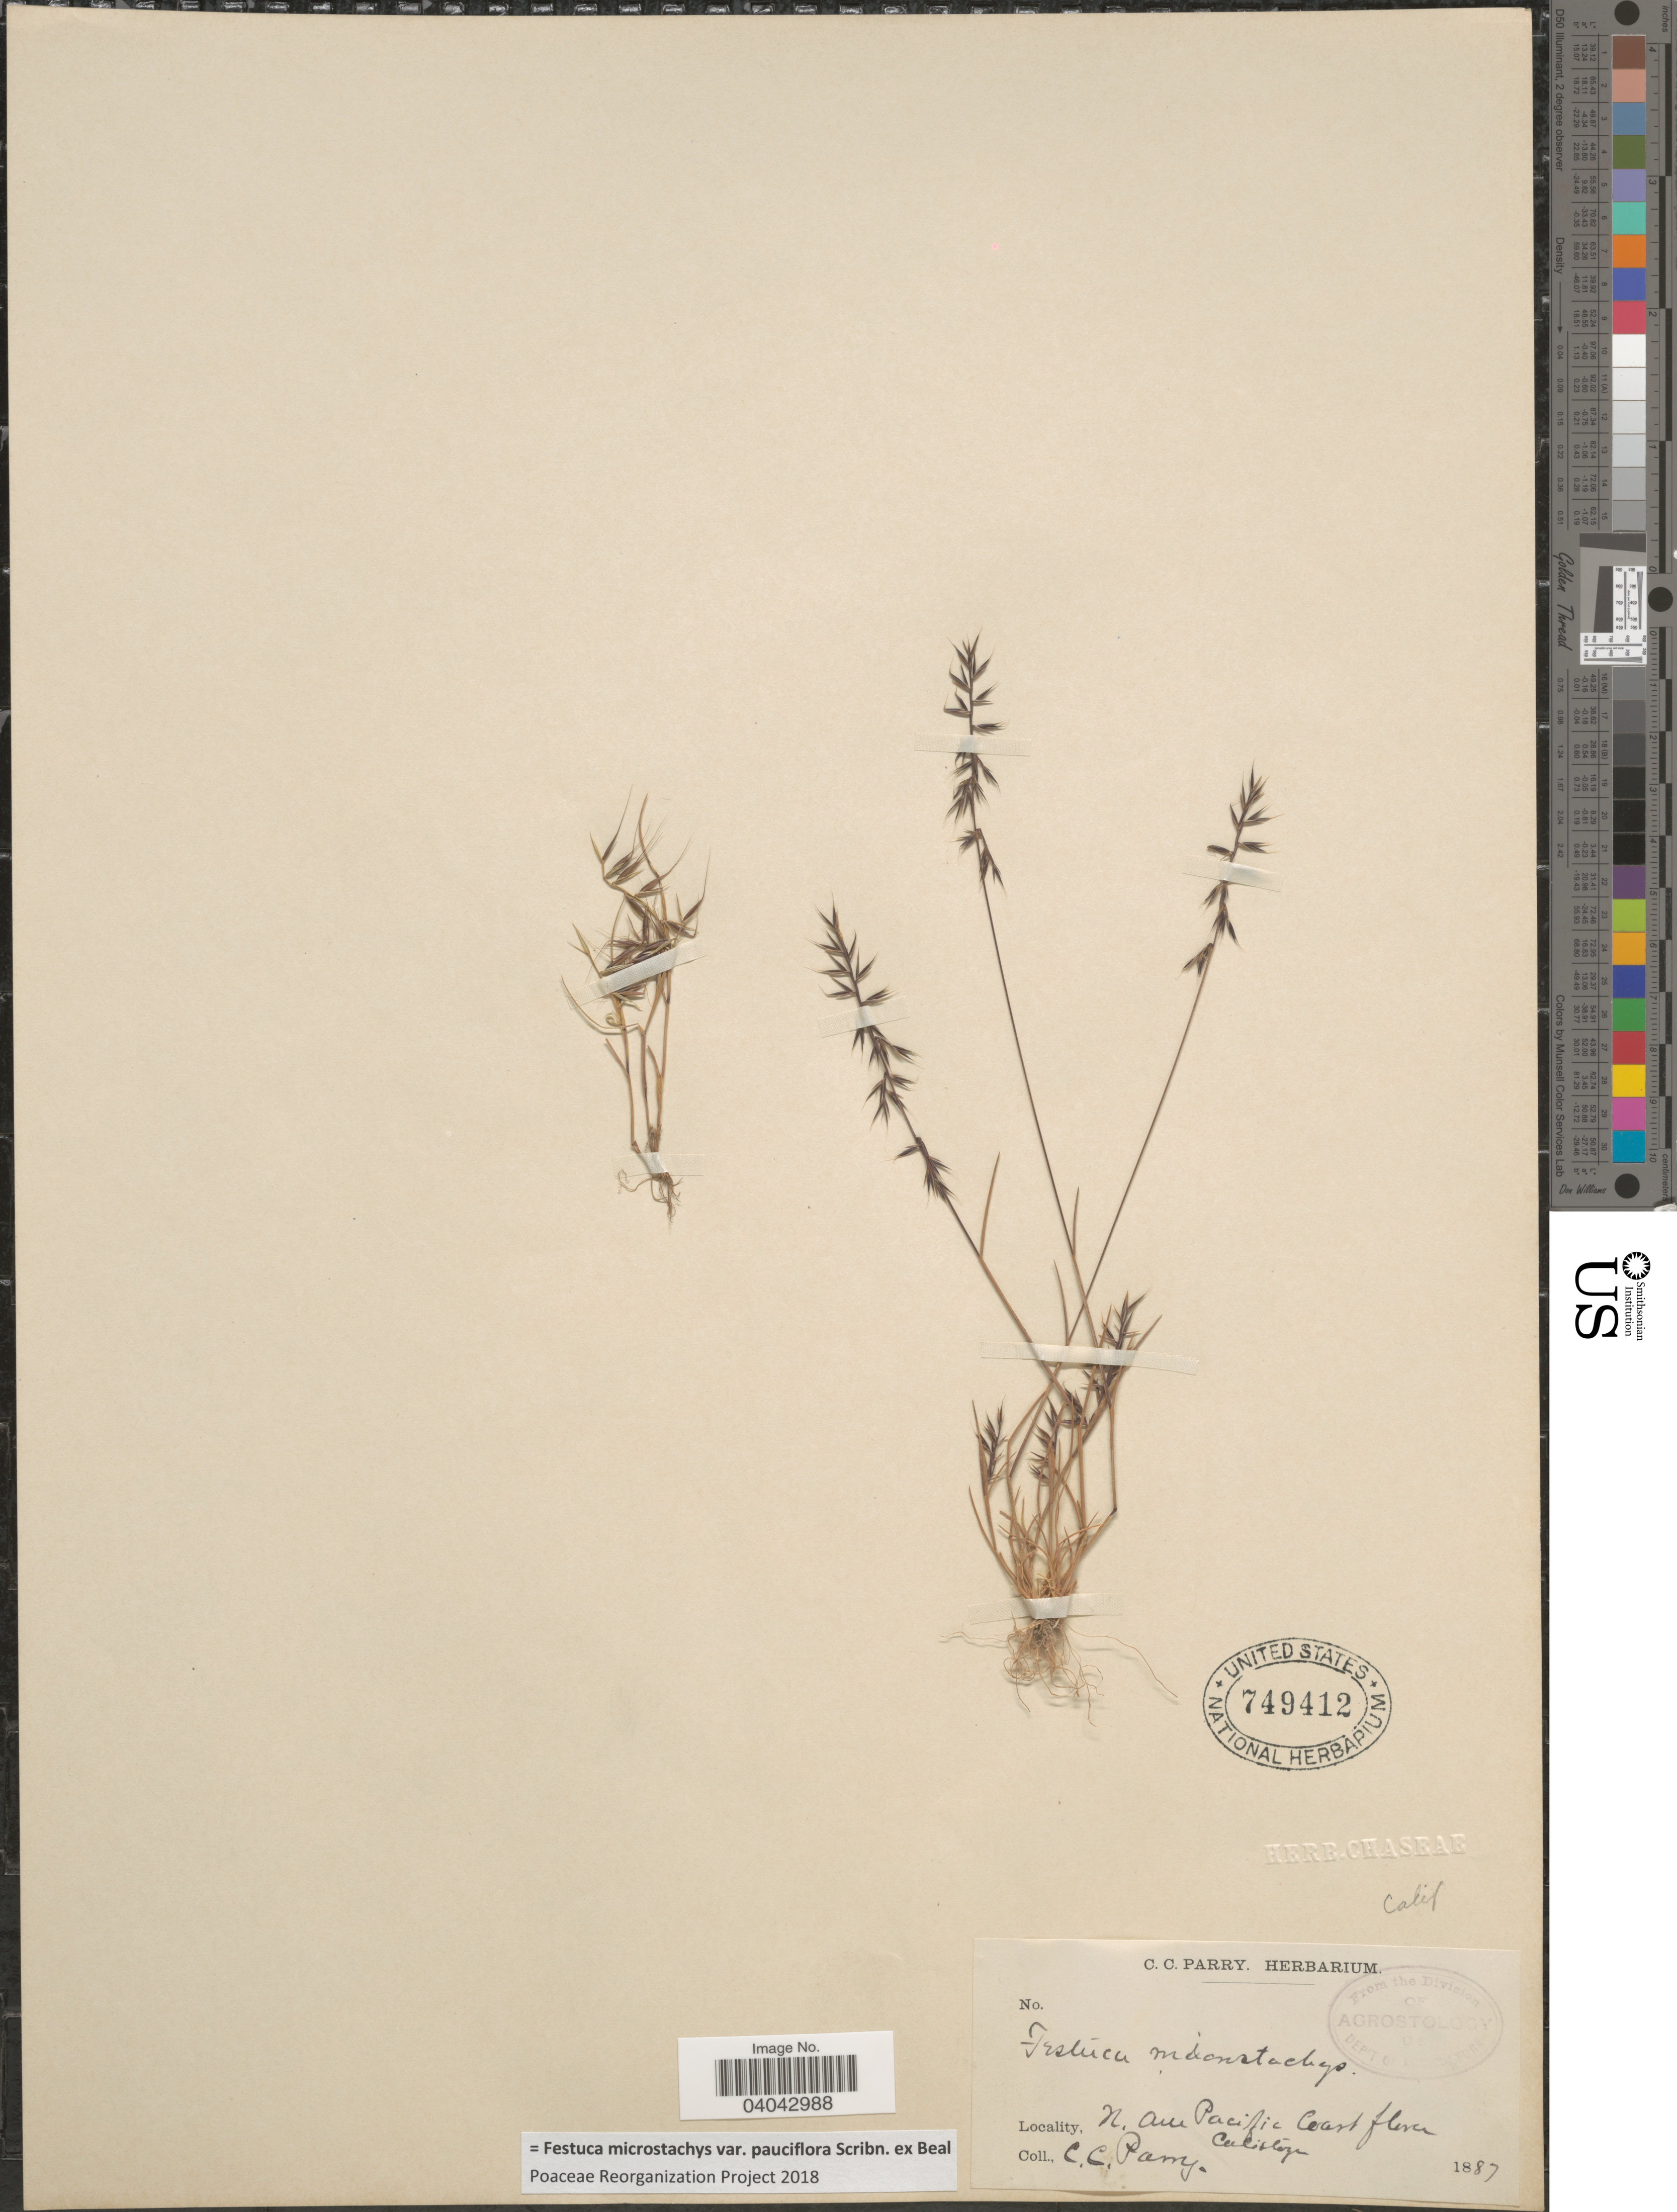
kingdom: Plantae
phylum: Tracheophyta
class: Liliopsida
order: Poales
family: Poaceae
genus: Festuca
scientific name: Festuca microstachys var. pauciflora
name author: Scribn. ex W.J. Beal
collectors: C. C. Parry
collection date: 1887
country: United States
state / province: California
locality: N. Am. Pacific Coast.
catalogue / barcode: US 749412